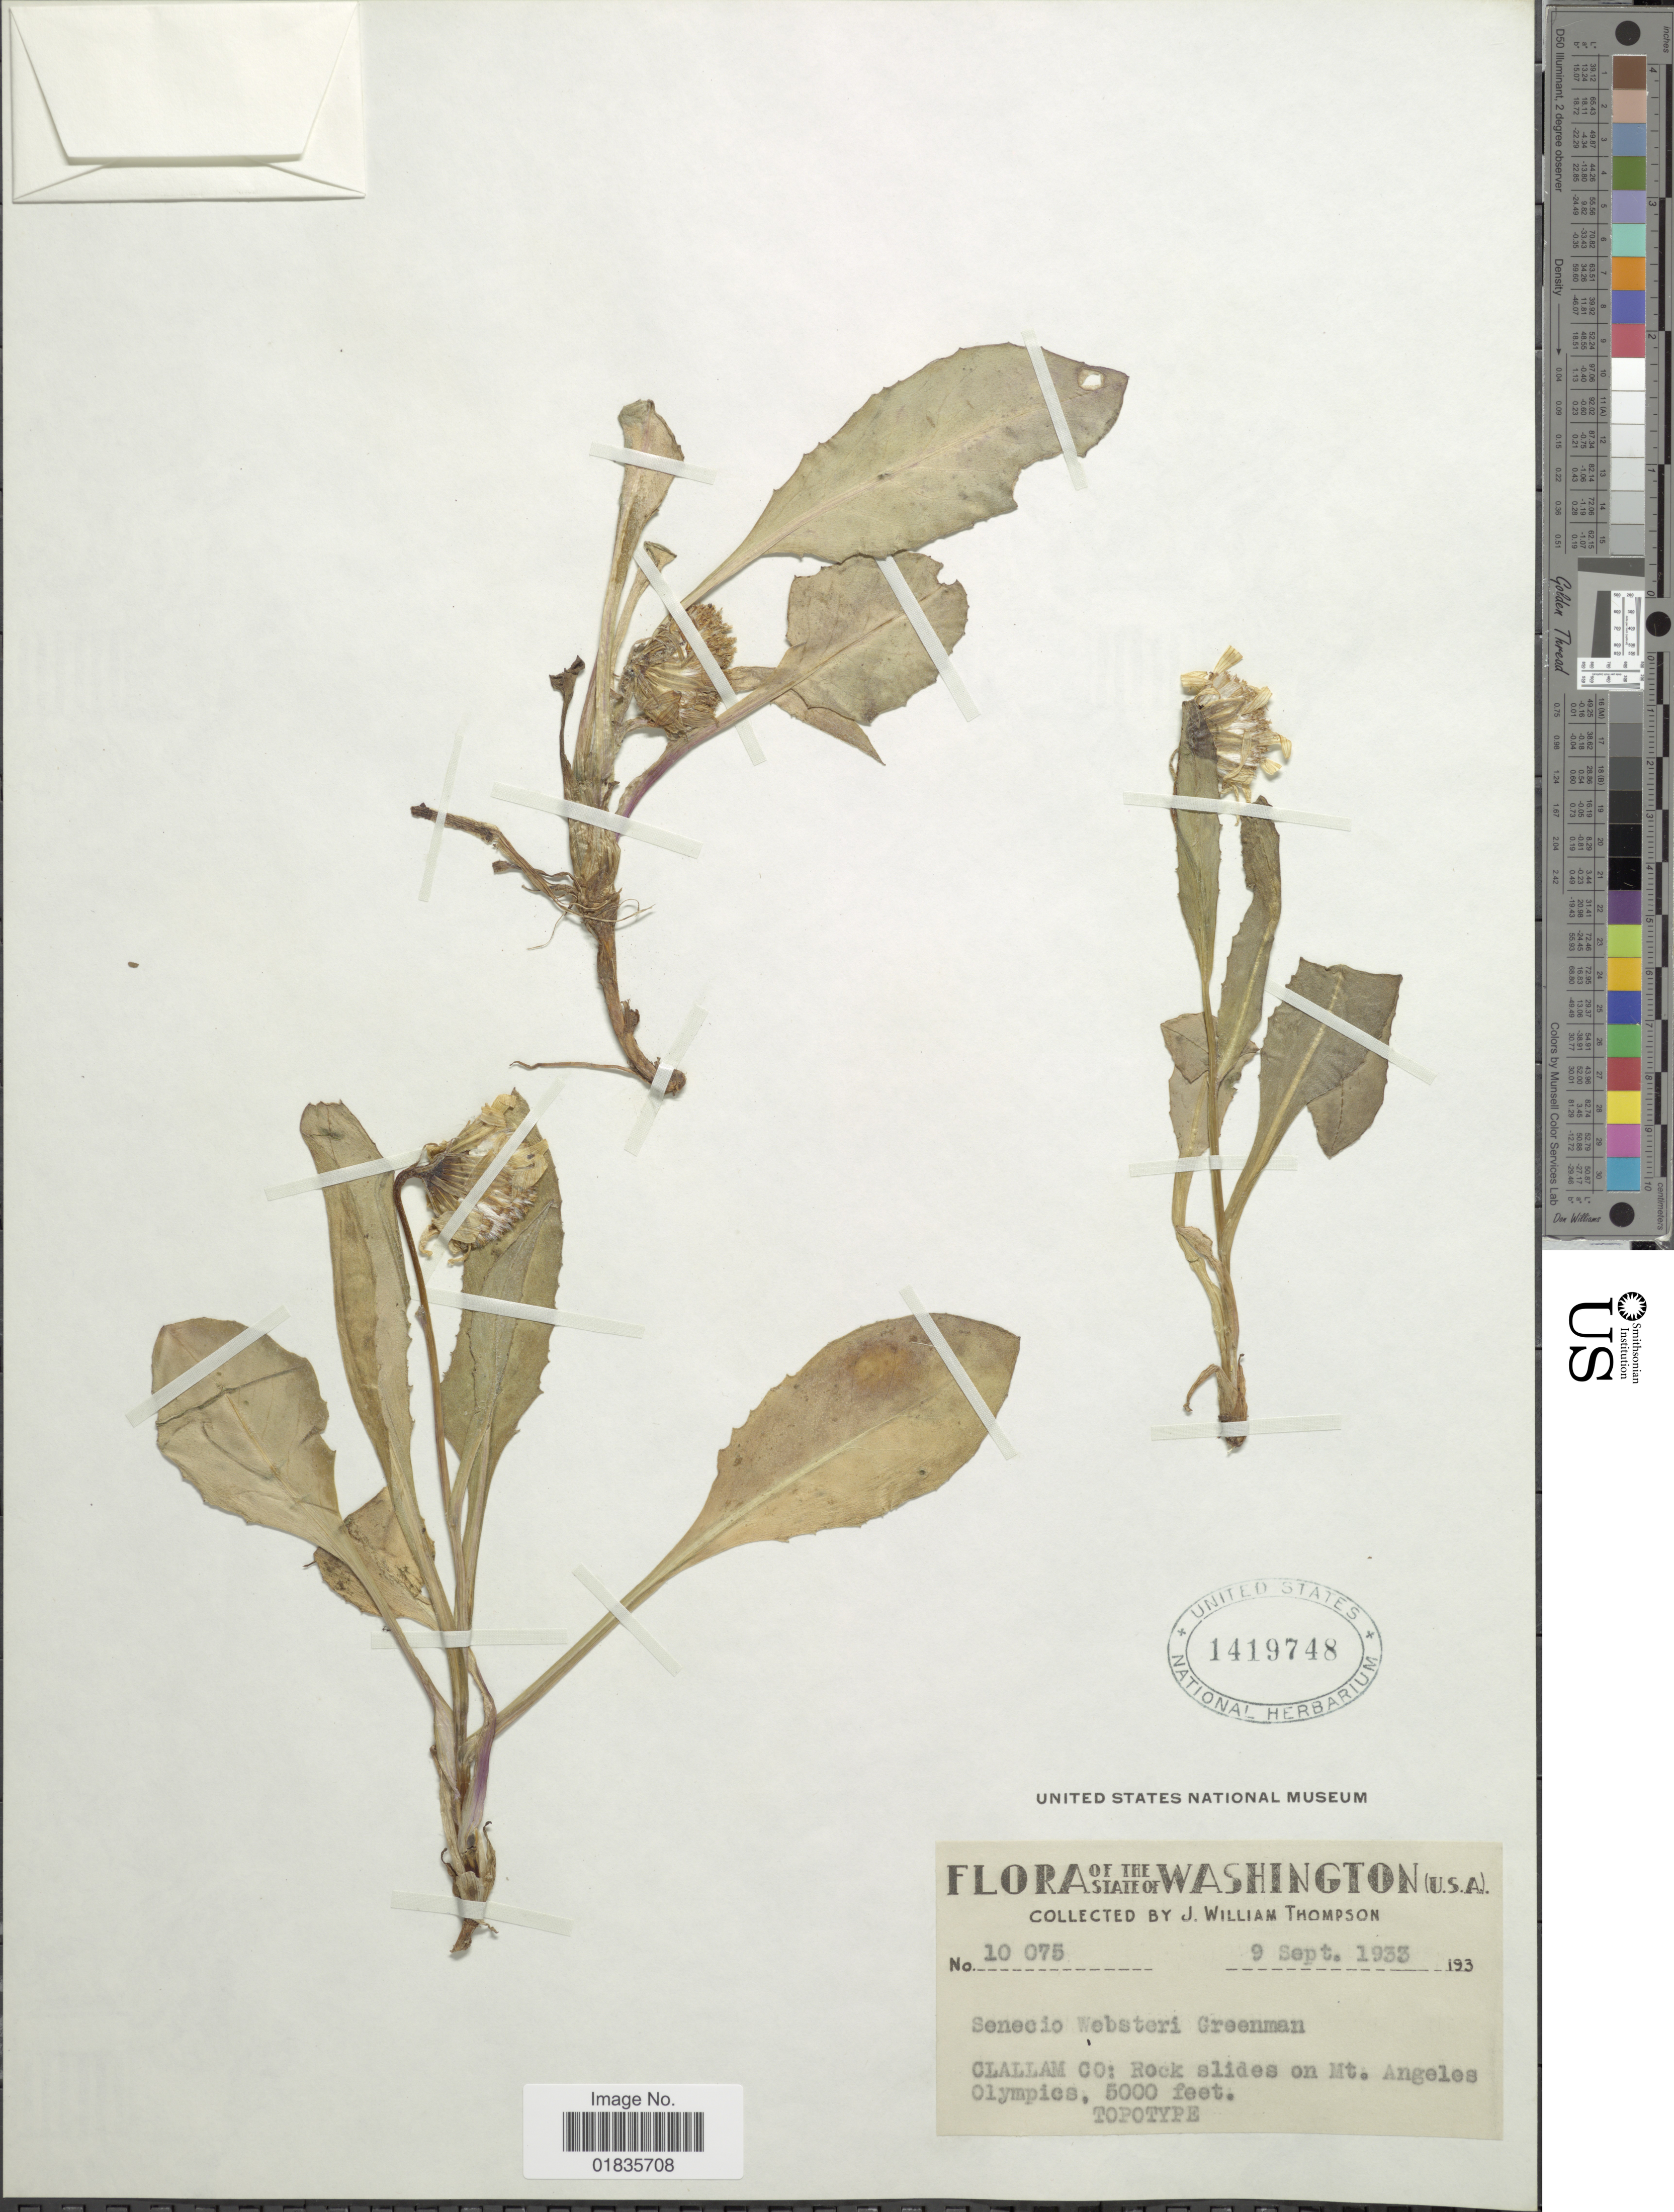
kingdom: Plantae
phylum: Tracheophyta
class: Magnoliopsida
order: Asterales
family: Asteraceae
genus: Senecio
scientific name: Senecio neowebsteri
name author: S.F. Blake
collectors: J. W. Thompson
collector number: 10075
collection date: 1933-09-09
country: United States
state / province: Washington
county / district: Clallam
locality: Clallam Co: Rock slides on Mt. Angeles Olympics.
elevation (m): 1524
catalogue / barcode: US 1419748